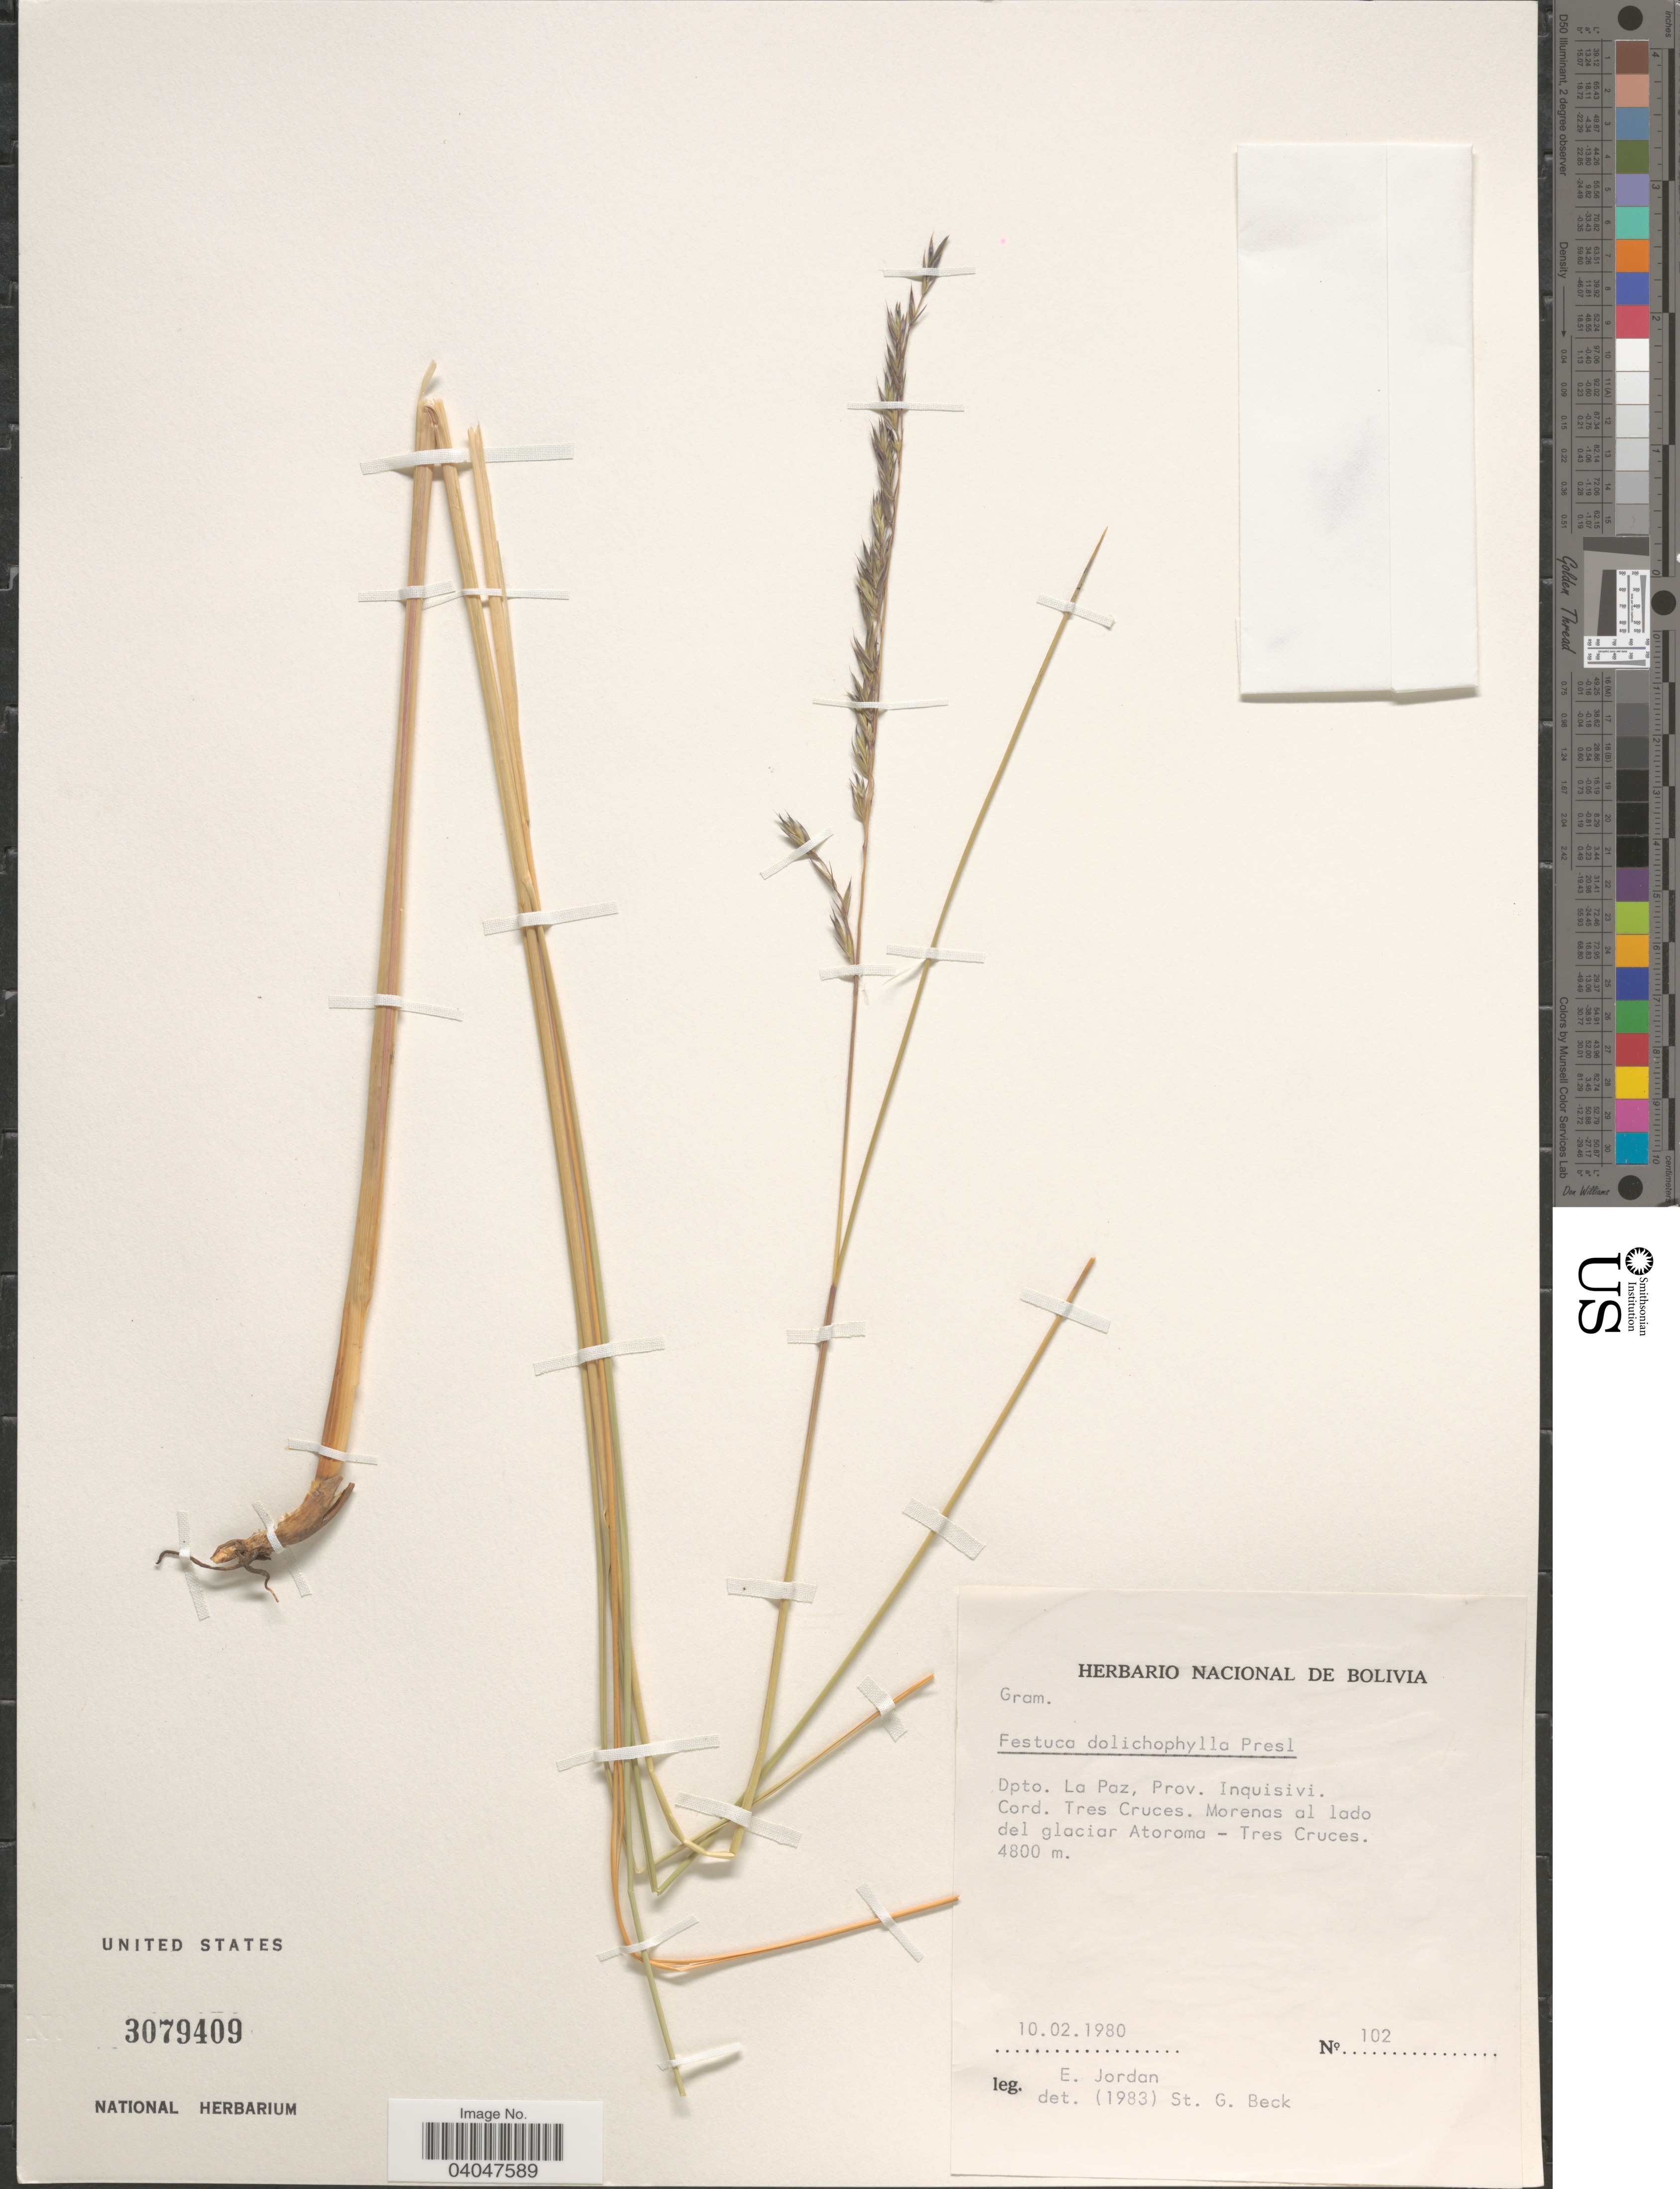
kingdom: Plantae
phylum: Tracheophyta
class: Liliopsida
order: Poales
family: Poaceae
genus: Festuca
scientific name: Festuca dolichophylla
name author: J. Presl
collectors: E. Jordan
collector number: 102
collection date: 1980-02-10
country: Bolivia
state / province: La Paz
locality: Dpto. La Paz, Prov. Inquisivi. Cord. Tres Cruces. Morenas al lado del glaciar Atoroma - Tres Cruces.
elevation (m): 4800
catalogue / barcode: US 3079409